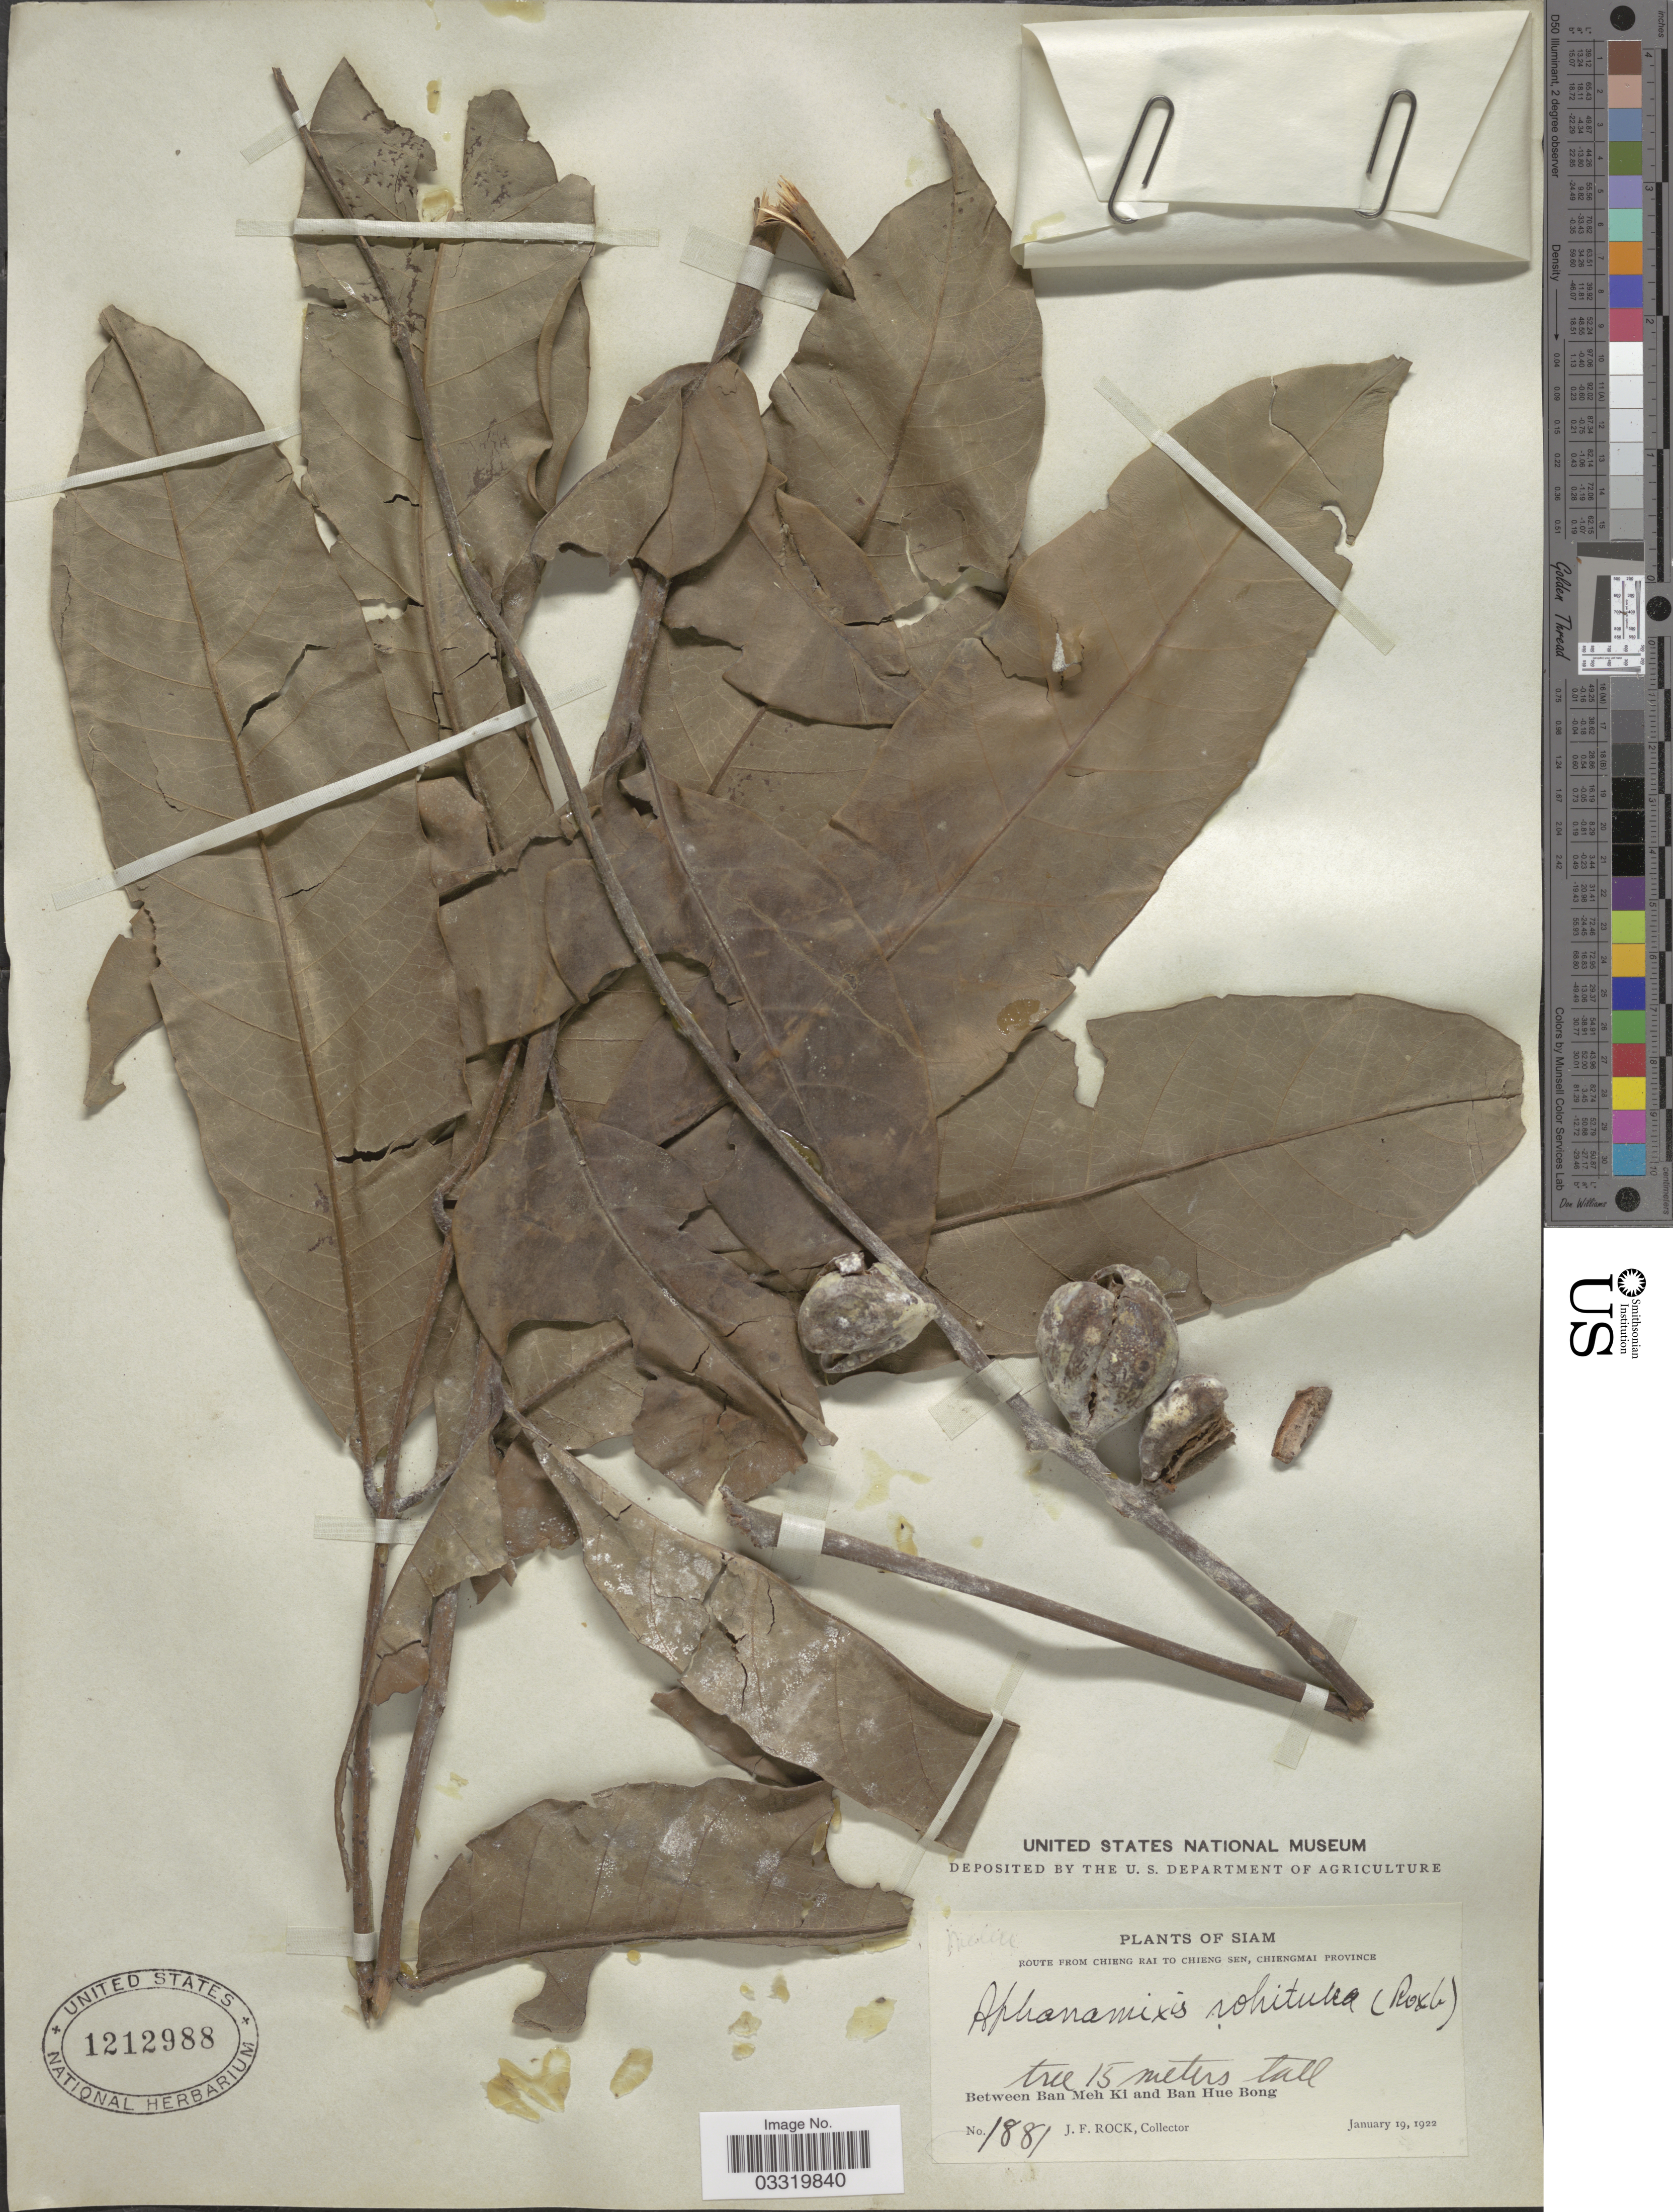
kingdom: Plantae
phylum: Tracheophyta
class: Magnoliopsida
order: Sapindales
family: Meliaceae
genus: Aphanamixis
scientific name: Aphanamixis polystachya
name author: (Wall.) R. Parker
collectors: J. Rock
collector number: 1881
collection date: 1922-01-19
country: Thailand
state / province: Chiang Mai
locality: Siam. Route from Chieng Rai to Chieng San, Chiengmai Province. Between Ban Meh Ki and Ban Hue Bong.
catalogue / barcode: US 1212988